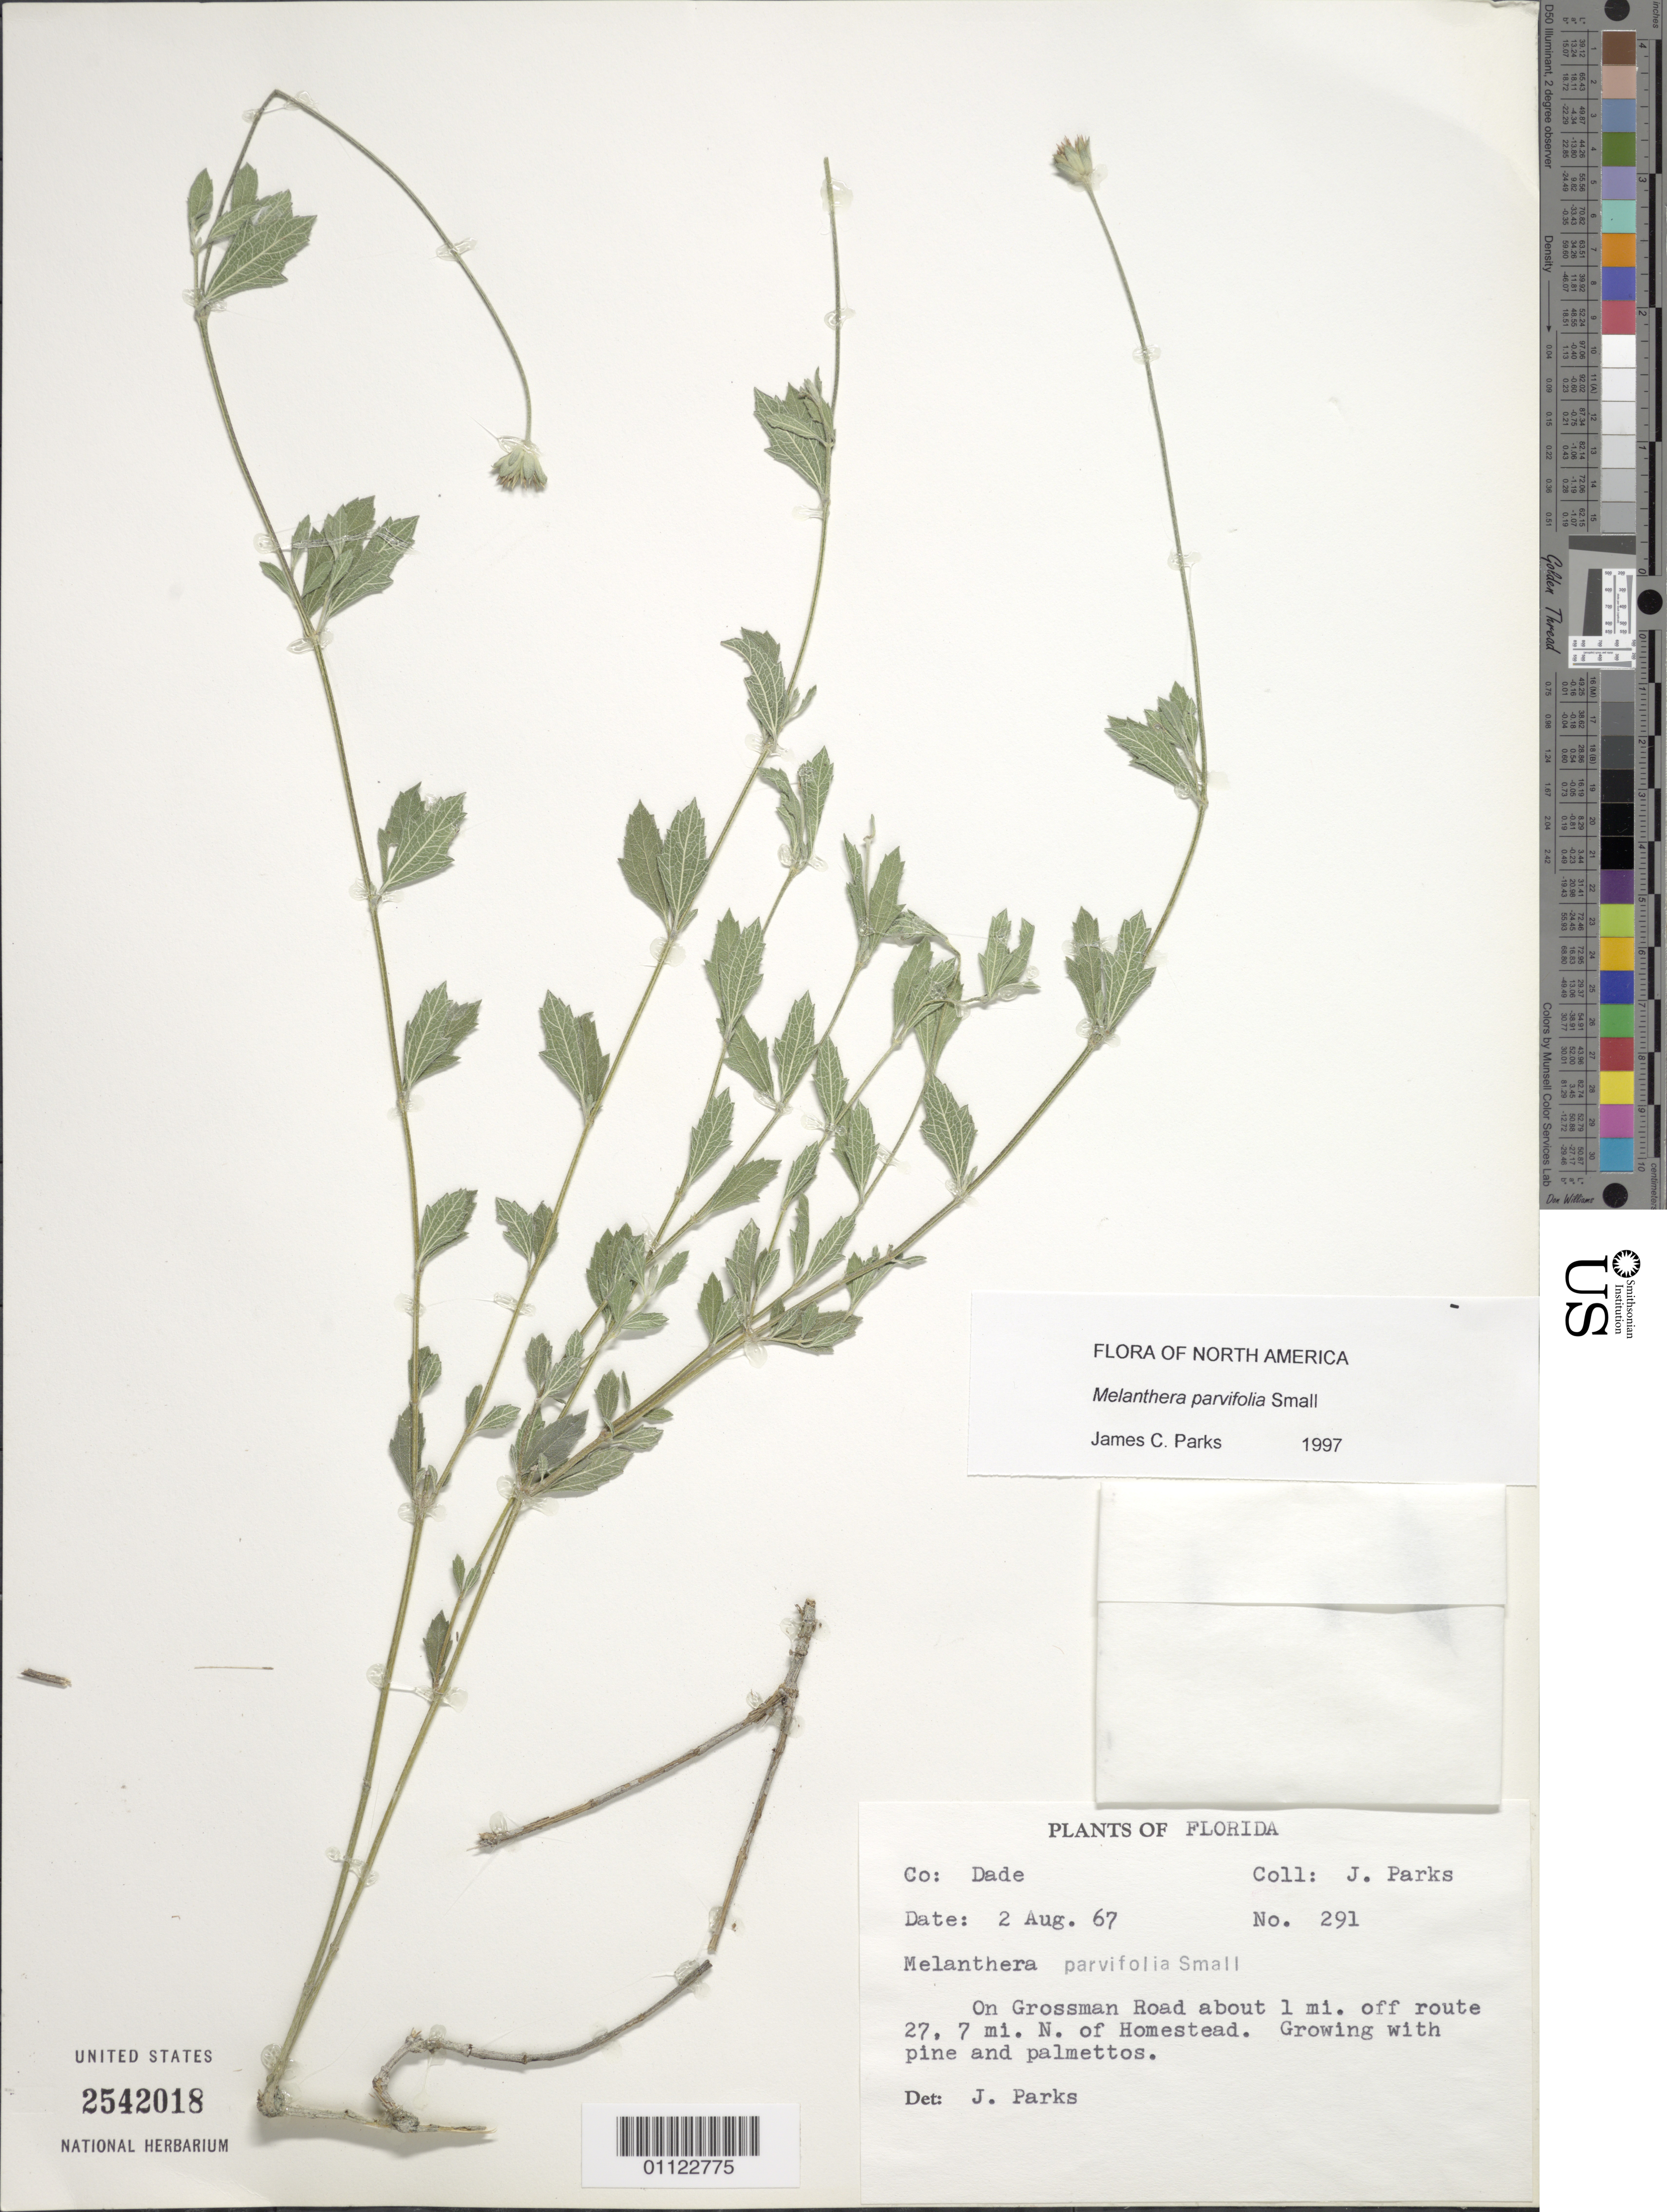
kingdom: Plantae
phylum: Tracheophyta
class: Magnoliopsida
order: Asterales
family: Asteraceae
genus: Melanthera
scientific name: Melanthera parvifolia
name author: Small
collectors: J. Parks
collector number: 291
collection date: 1967-08-02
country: United States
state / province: Florida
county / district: Dade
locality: On Grossman Rd ca 1 mi off Rt 27, 7 mi N of Homestead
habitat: Growing with pine and palmettos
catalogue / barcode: US 2542018